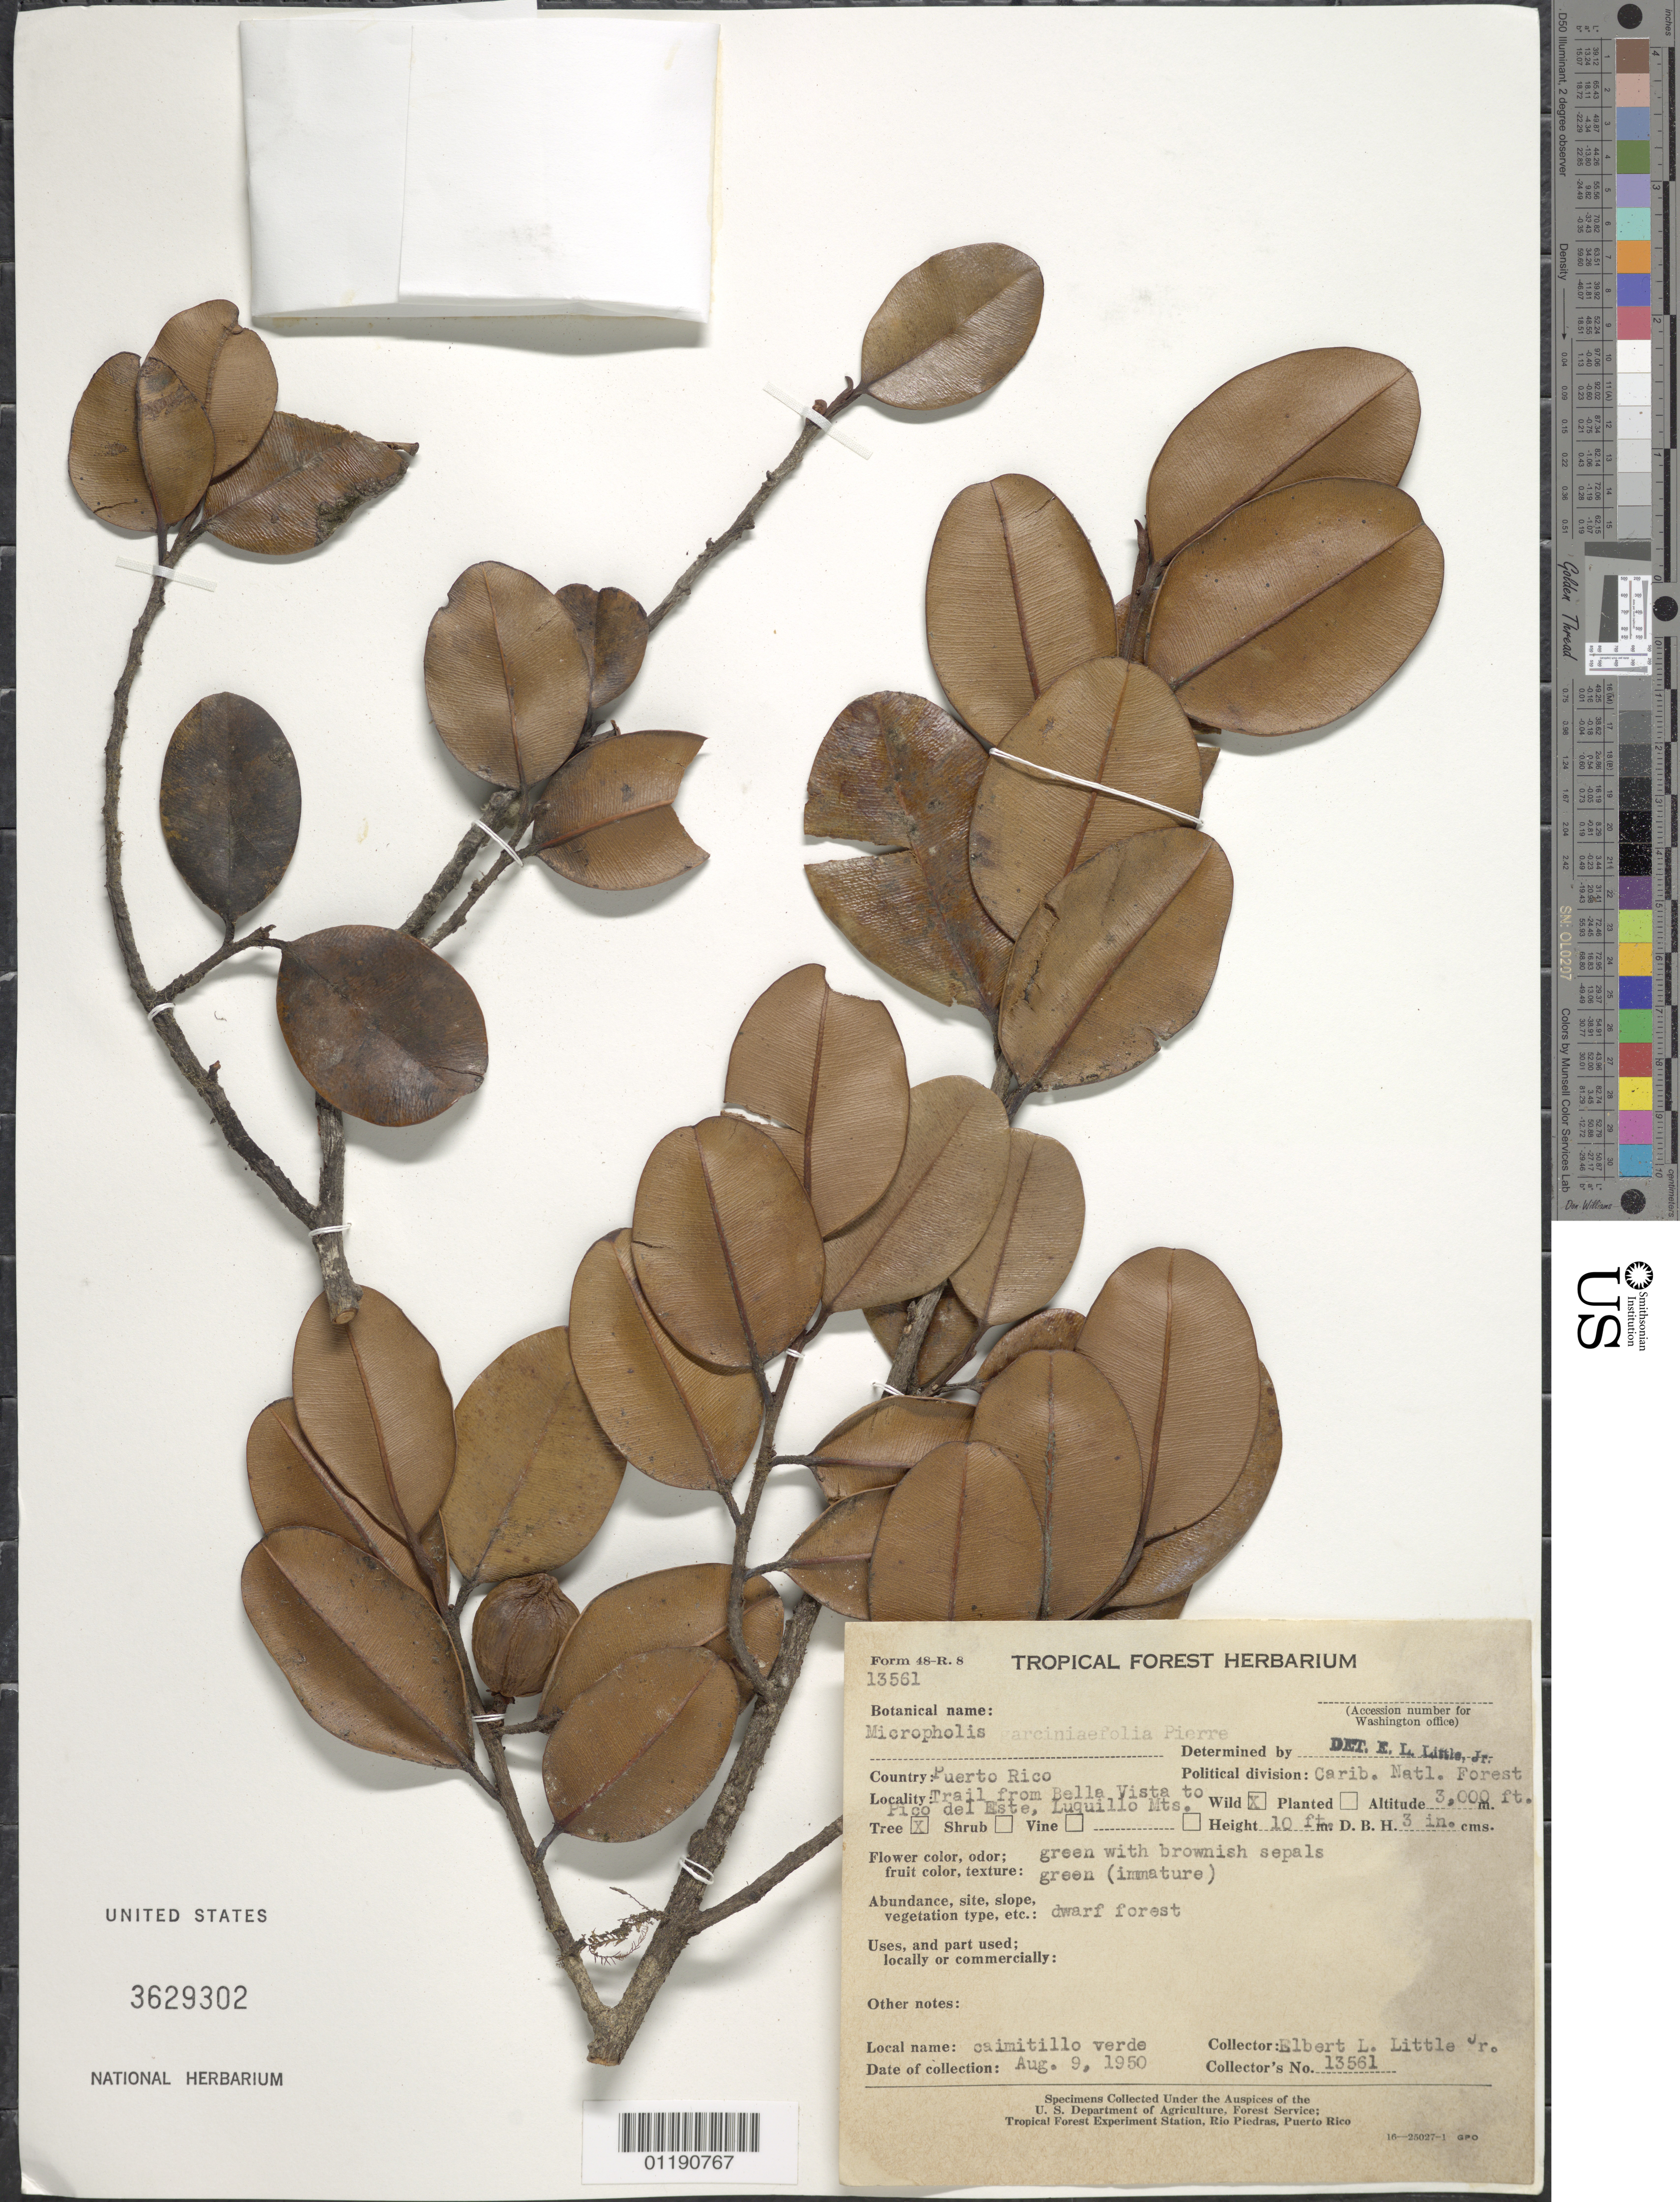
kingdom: Plantae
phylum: Tracheophyta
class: Magnoliopsida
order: Ericales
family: Sapotaceae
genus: Micropholis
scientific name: Micropholis garciniaefolia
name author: Pierre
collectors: E. L. Little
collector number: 13561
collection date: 1950-08-09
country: Puerto Rico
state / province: Carib. Natl. Forest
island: Puerto Rico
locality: Trail from Bella Vista to Pico del Este, Luquillo, Mts.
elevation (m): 3000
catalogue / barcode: US 3629302